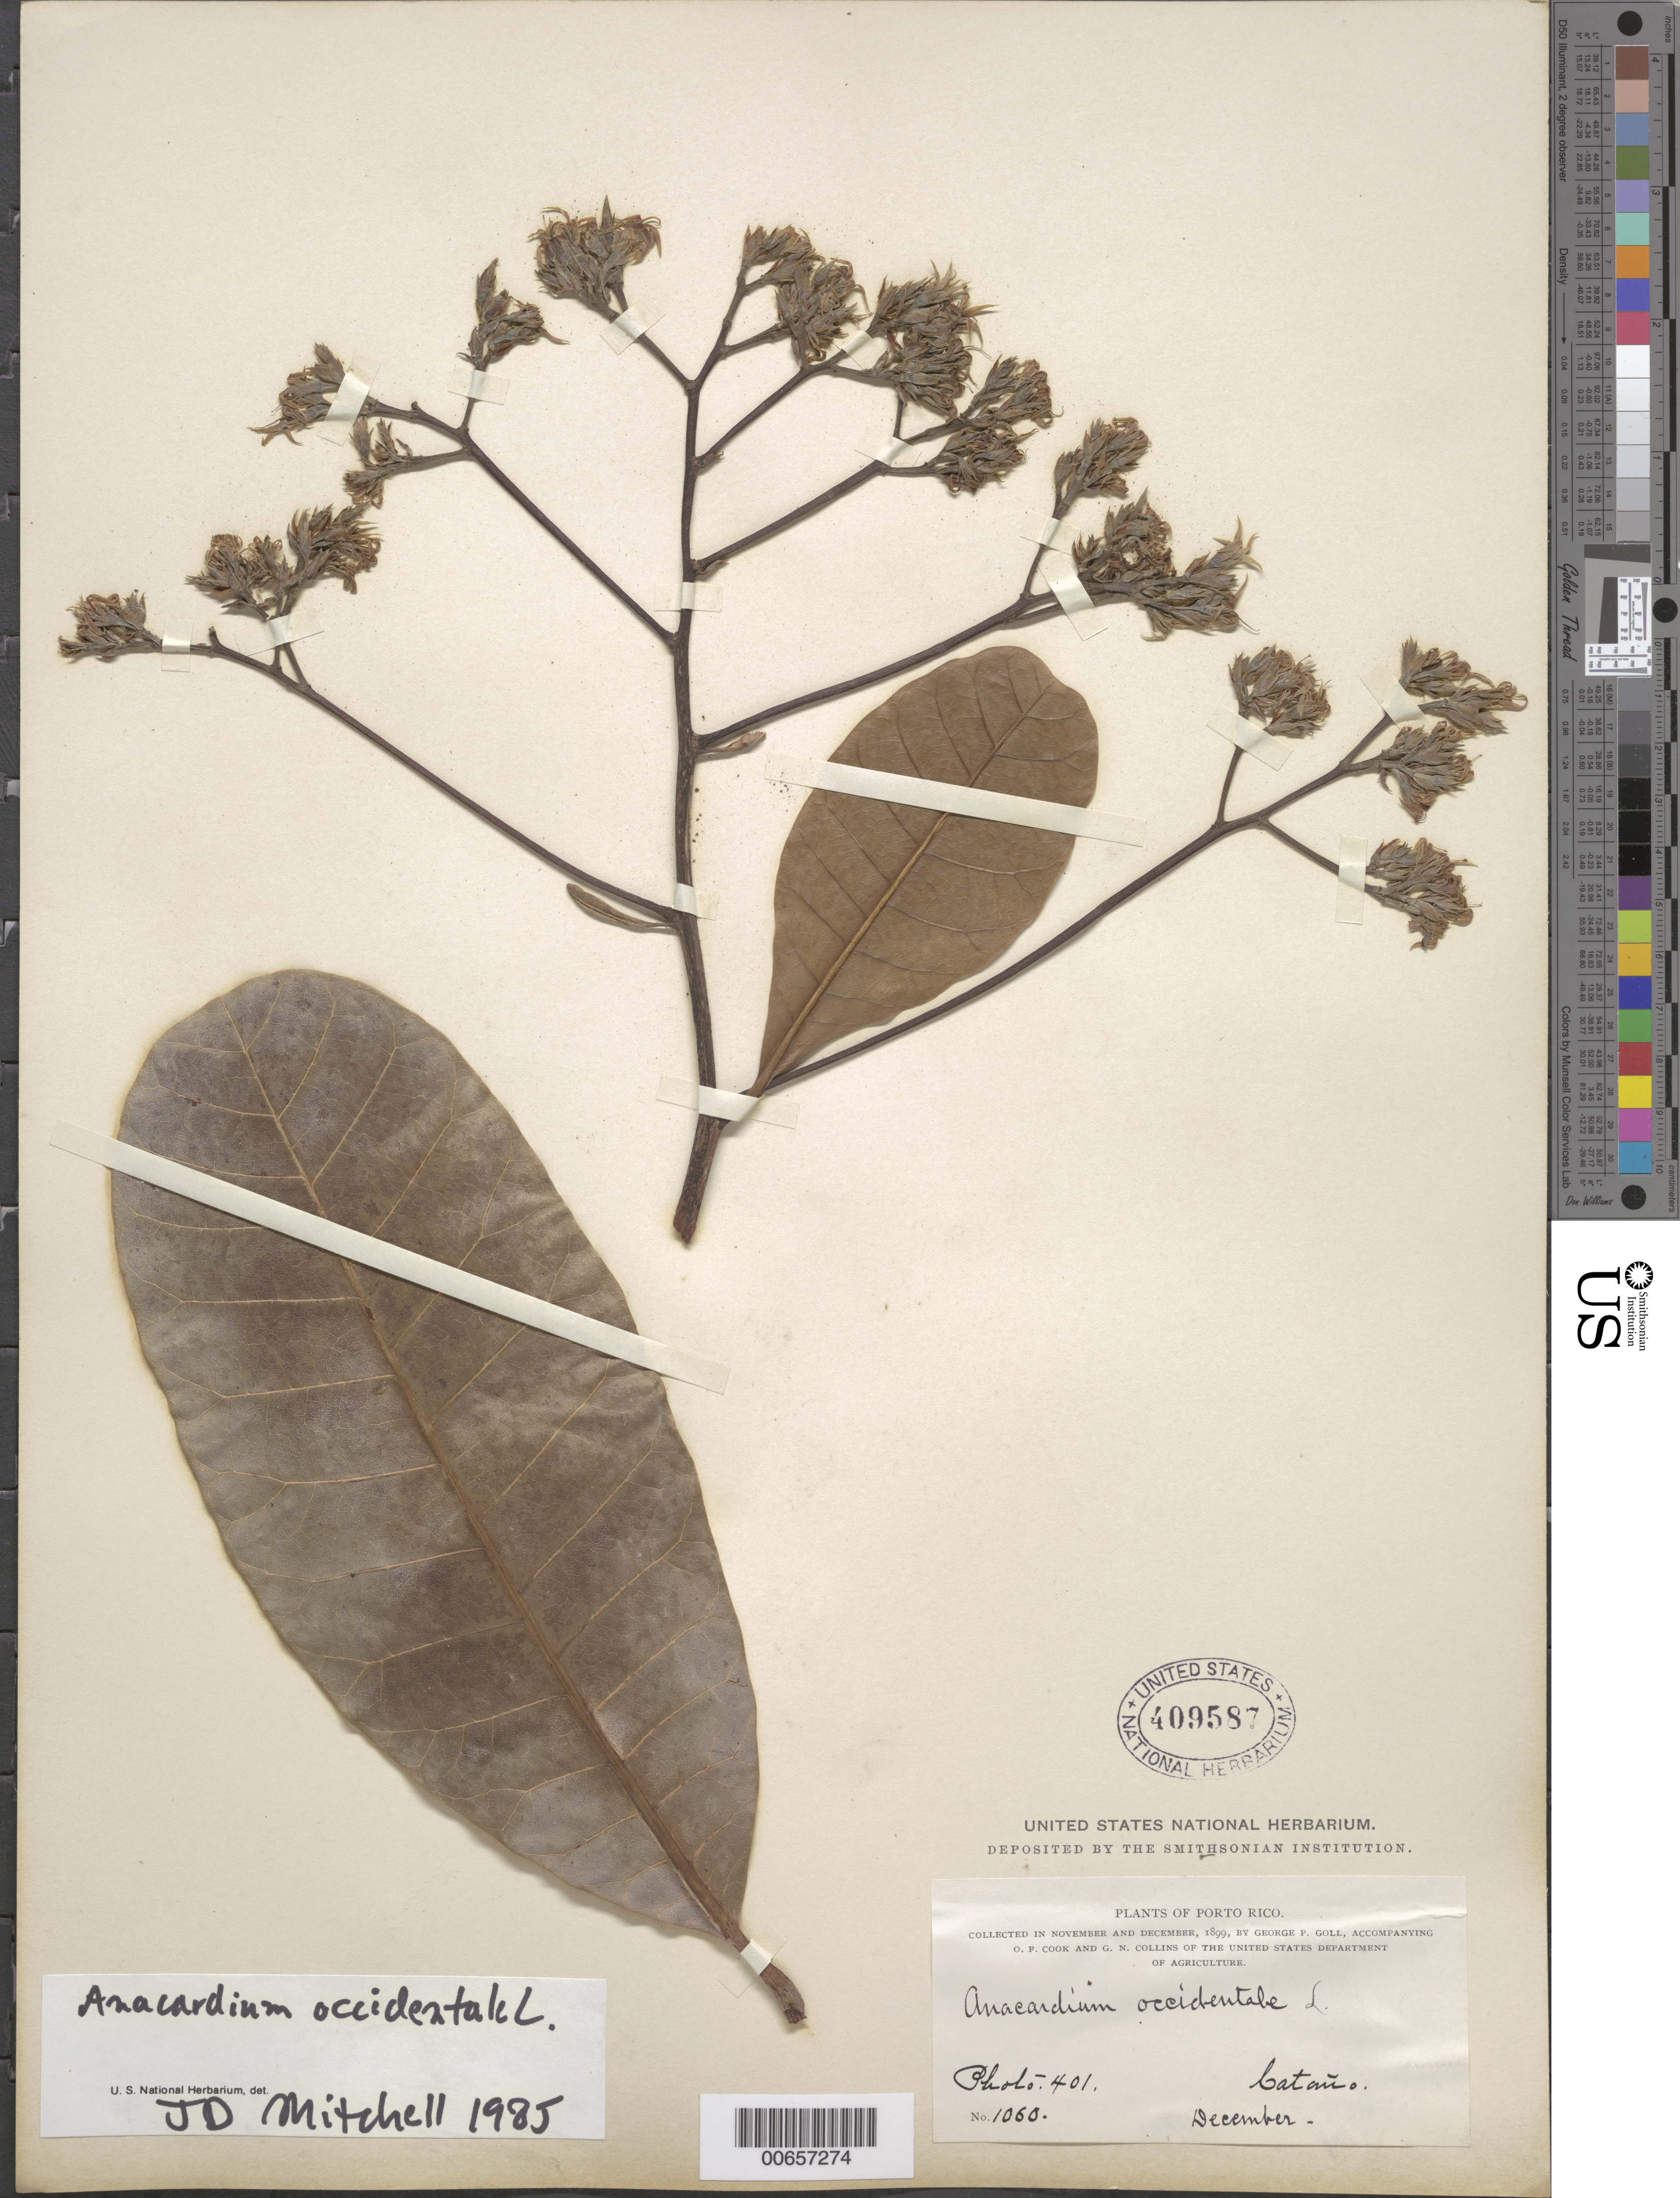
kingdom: Plantae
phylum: Tracheophyta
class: Magnoliopsida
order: Sapindales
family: Anacardiaceae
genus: Anacardium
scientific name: Anacardium occidentale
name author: L.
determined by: Mitchell, John D.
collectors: G. Goll, O. F. Cook & G. N. Collins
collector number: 1060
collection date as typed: Dec 1899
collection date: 1899-12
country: Puerto Rico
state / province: Cataño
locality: Cataño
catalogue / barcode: US 409587